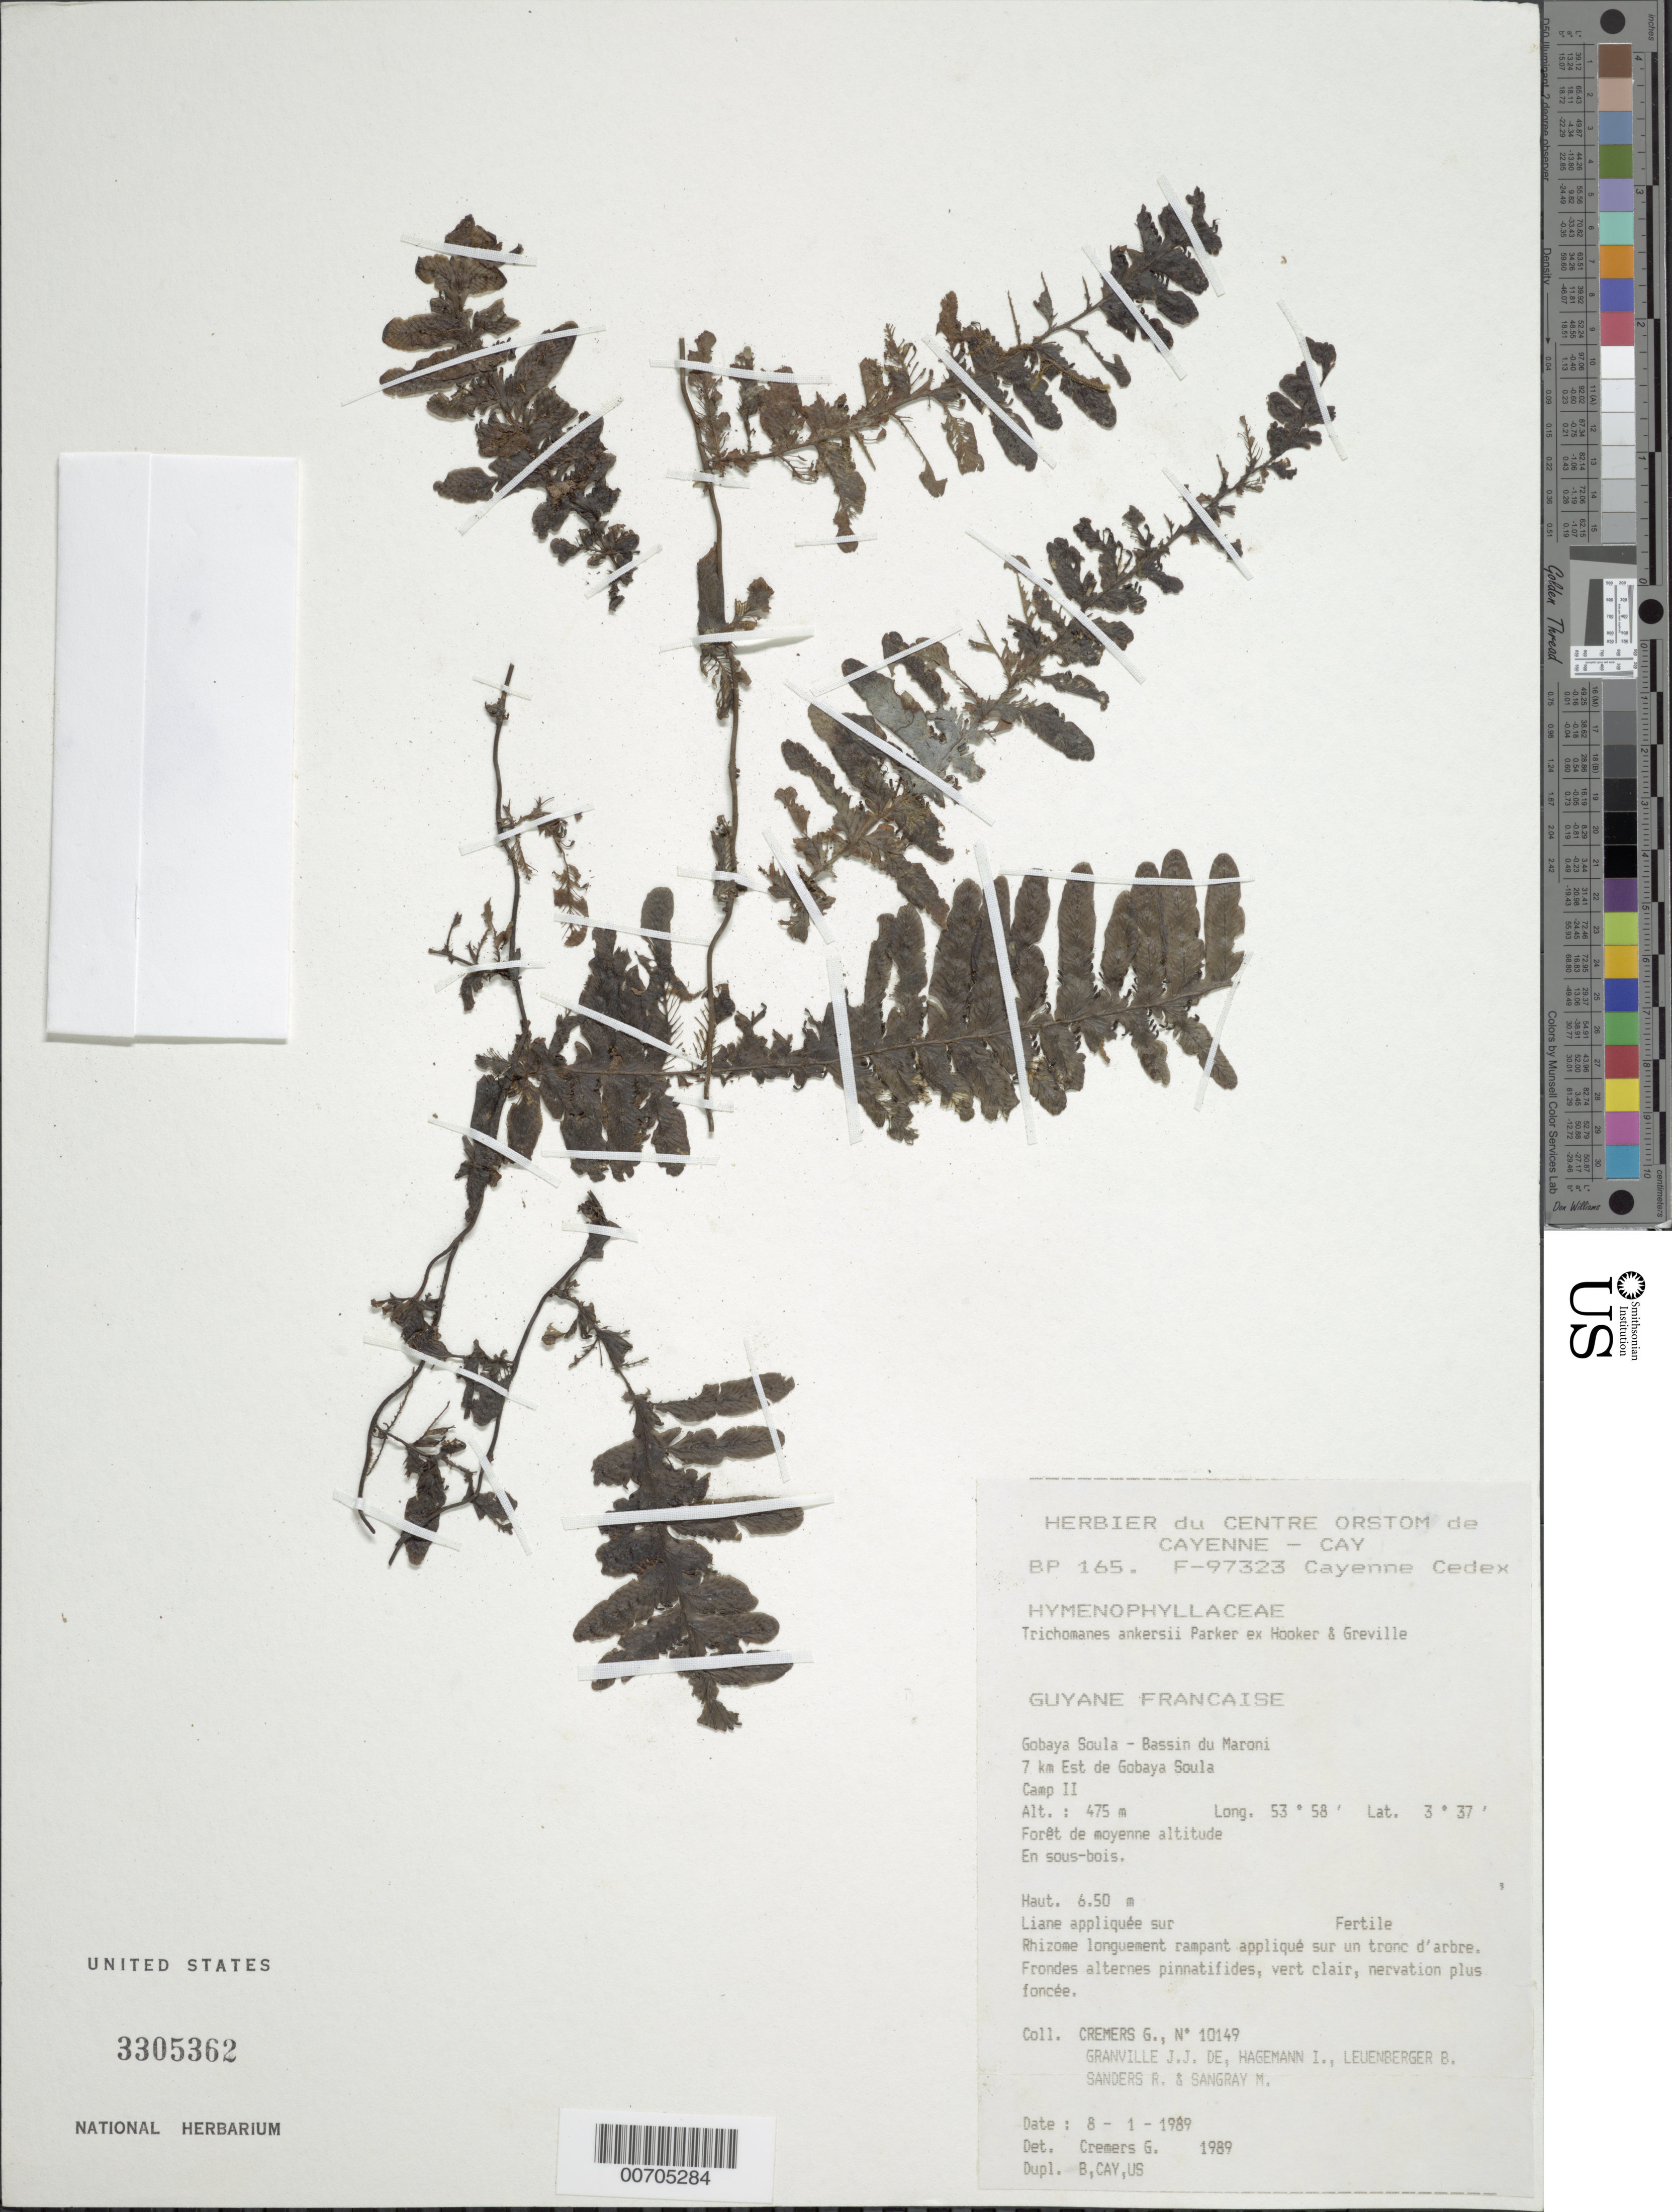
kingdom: Plantae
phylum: Tracheophyta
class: Polypodiopsida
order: Hymenophyllales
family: Hymenophyllaceae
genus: Trichomanes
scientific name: Trichomanes ankersii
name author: C. Parker ex Hook. & Grev.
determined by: Cremers, Georges A.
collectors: G. Cremers et al.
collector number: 10149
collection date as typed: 8-Jan-89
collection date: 1989-01-08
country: French Guiana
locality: Gobaya Soula, Bassin du Maroni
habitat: Forest; middle altitude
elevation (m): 475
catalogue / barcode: US 3305362